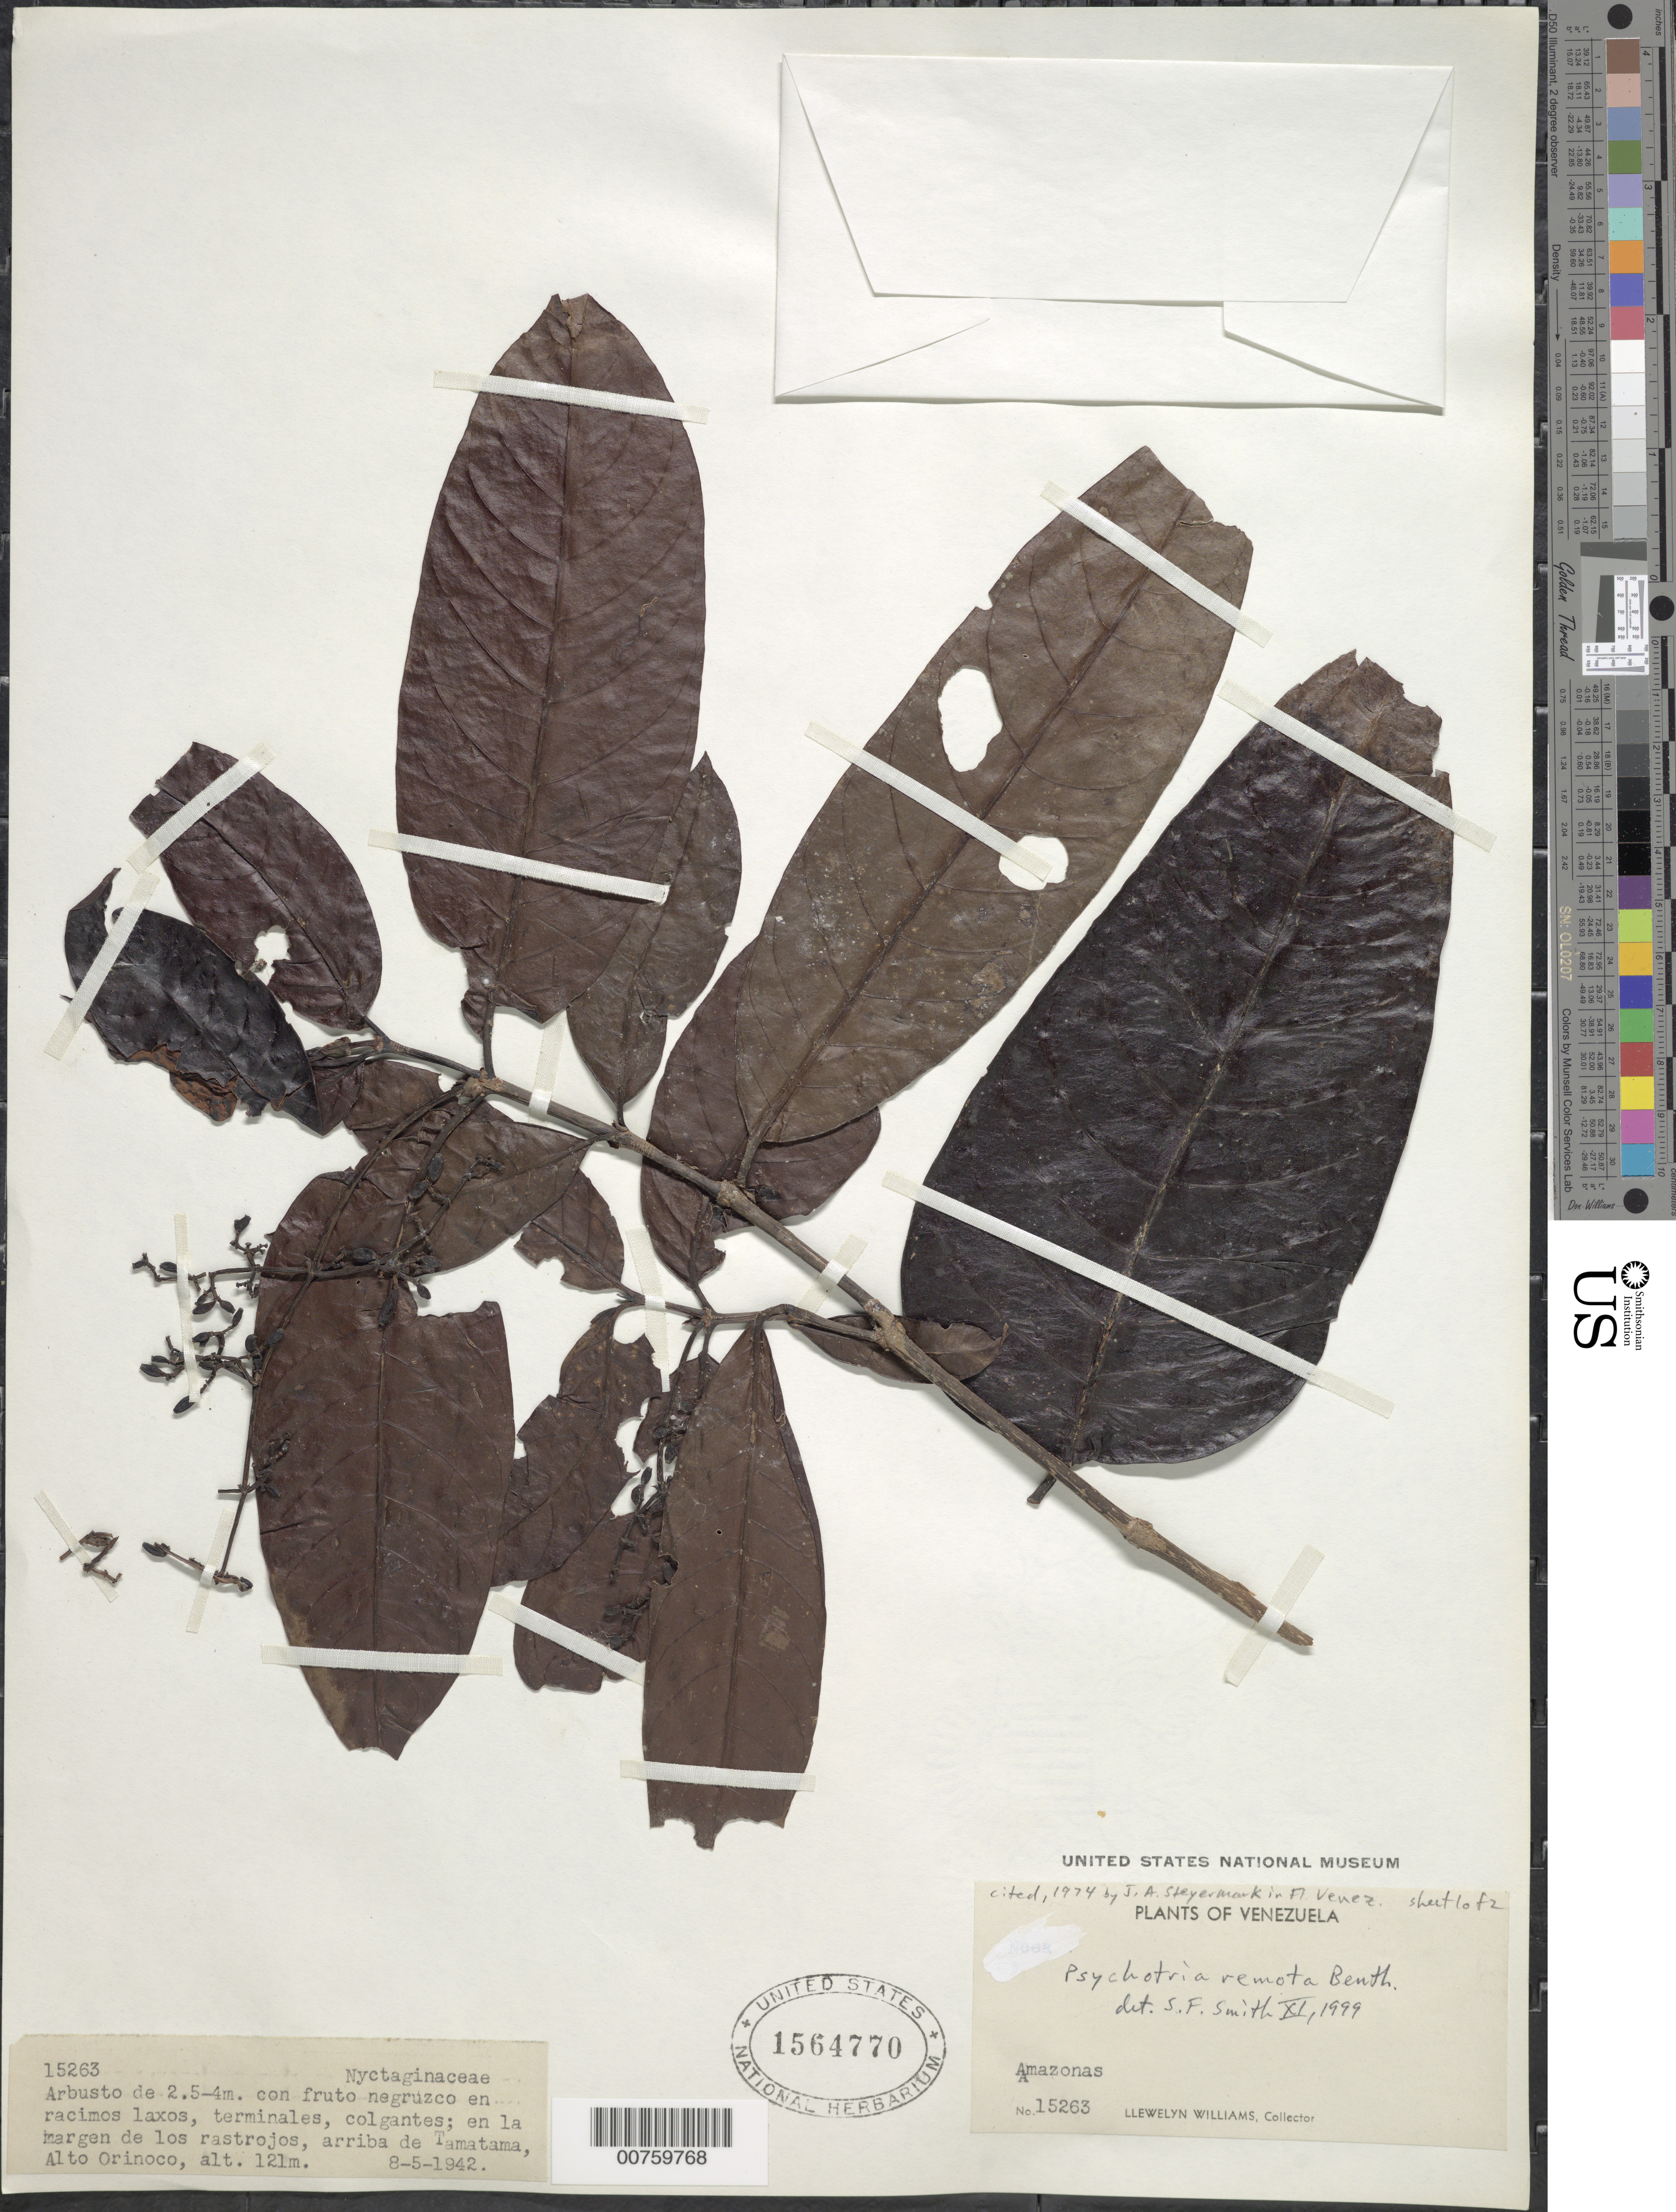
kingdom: Plantae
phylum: Tracheophyta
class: Magnoliopsida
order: Gentianales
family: Rubiaceae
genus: Psychotria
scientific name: Psychotria remota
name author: Benth.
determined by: Hamilton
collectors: Ll. Williams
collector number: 15263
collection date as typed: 8-May-42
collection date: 1942-05-08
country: Venezuela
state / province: Amazonas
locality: Tamatama, Alto Río Orinoco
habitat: Margen de los rastrojos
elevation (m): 121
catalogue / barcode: US 1564770